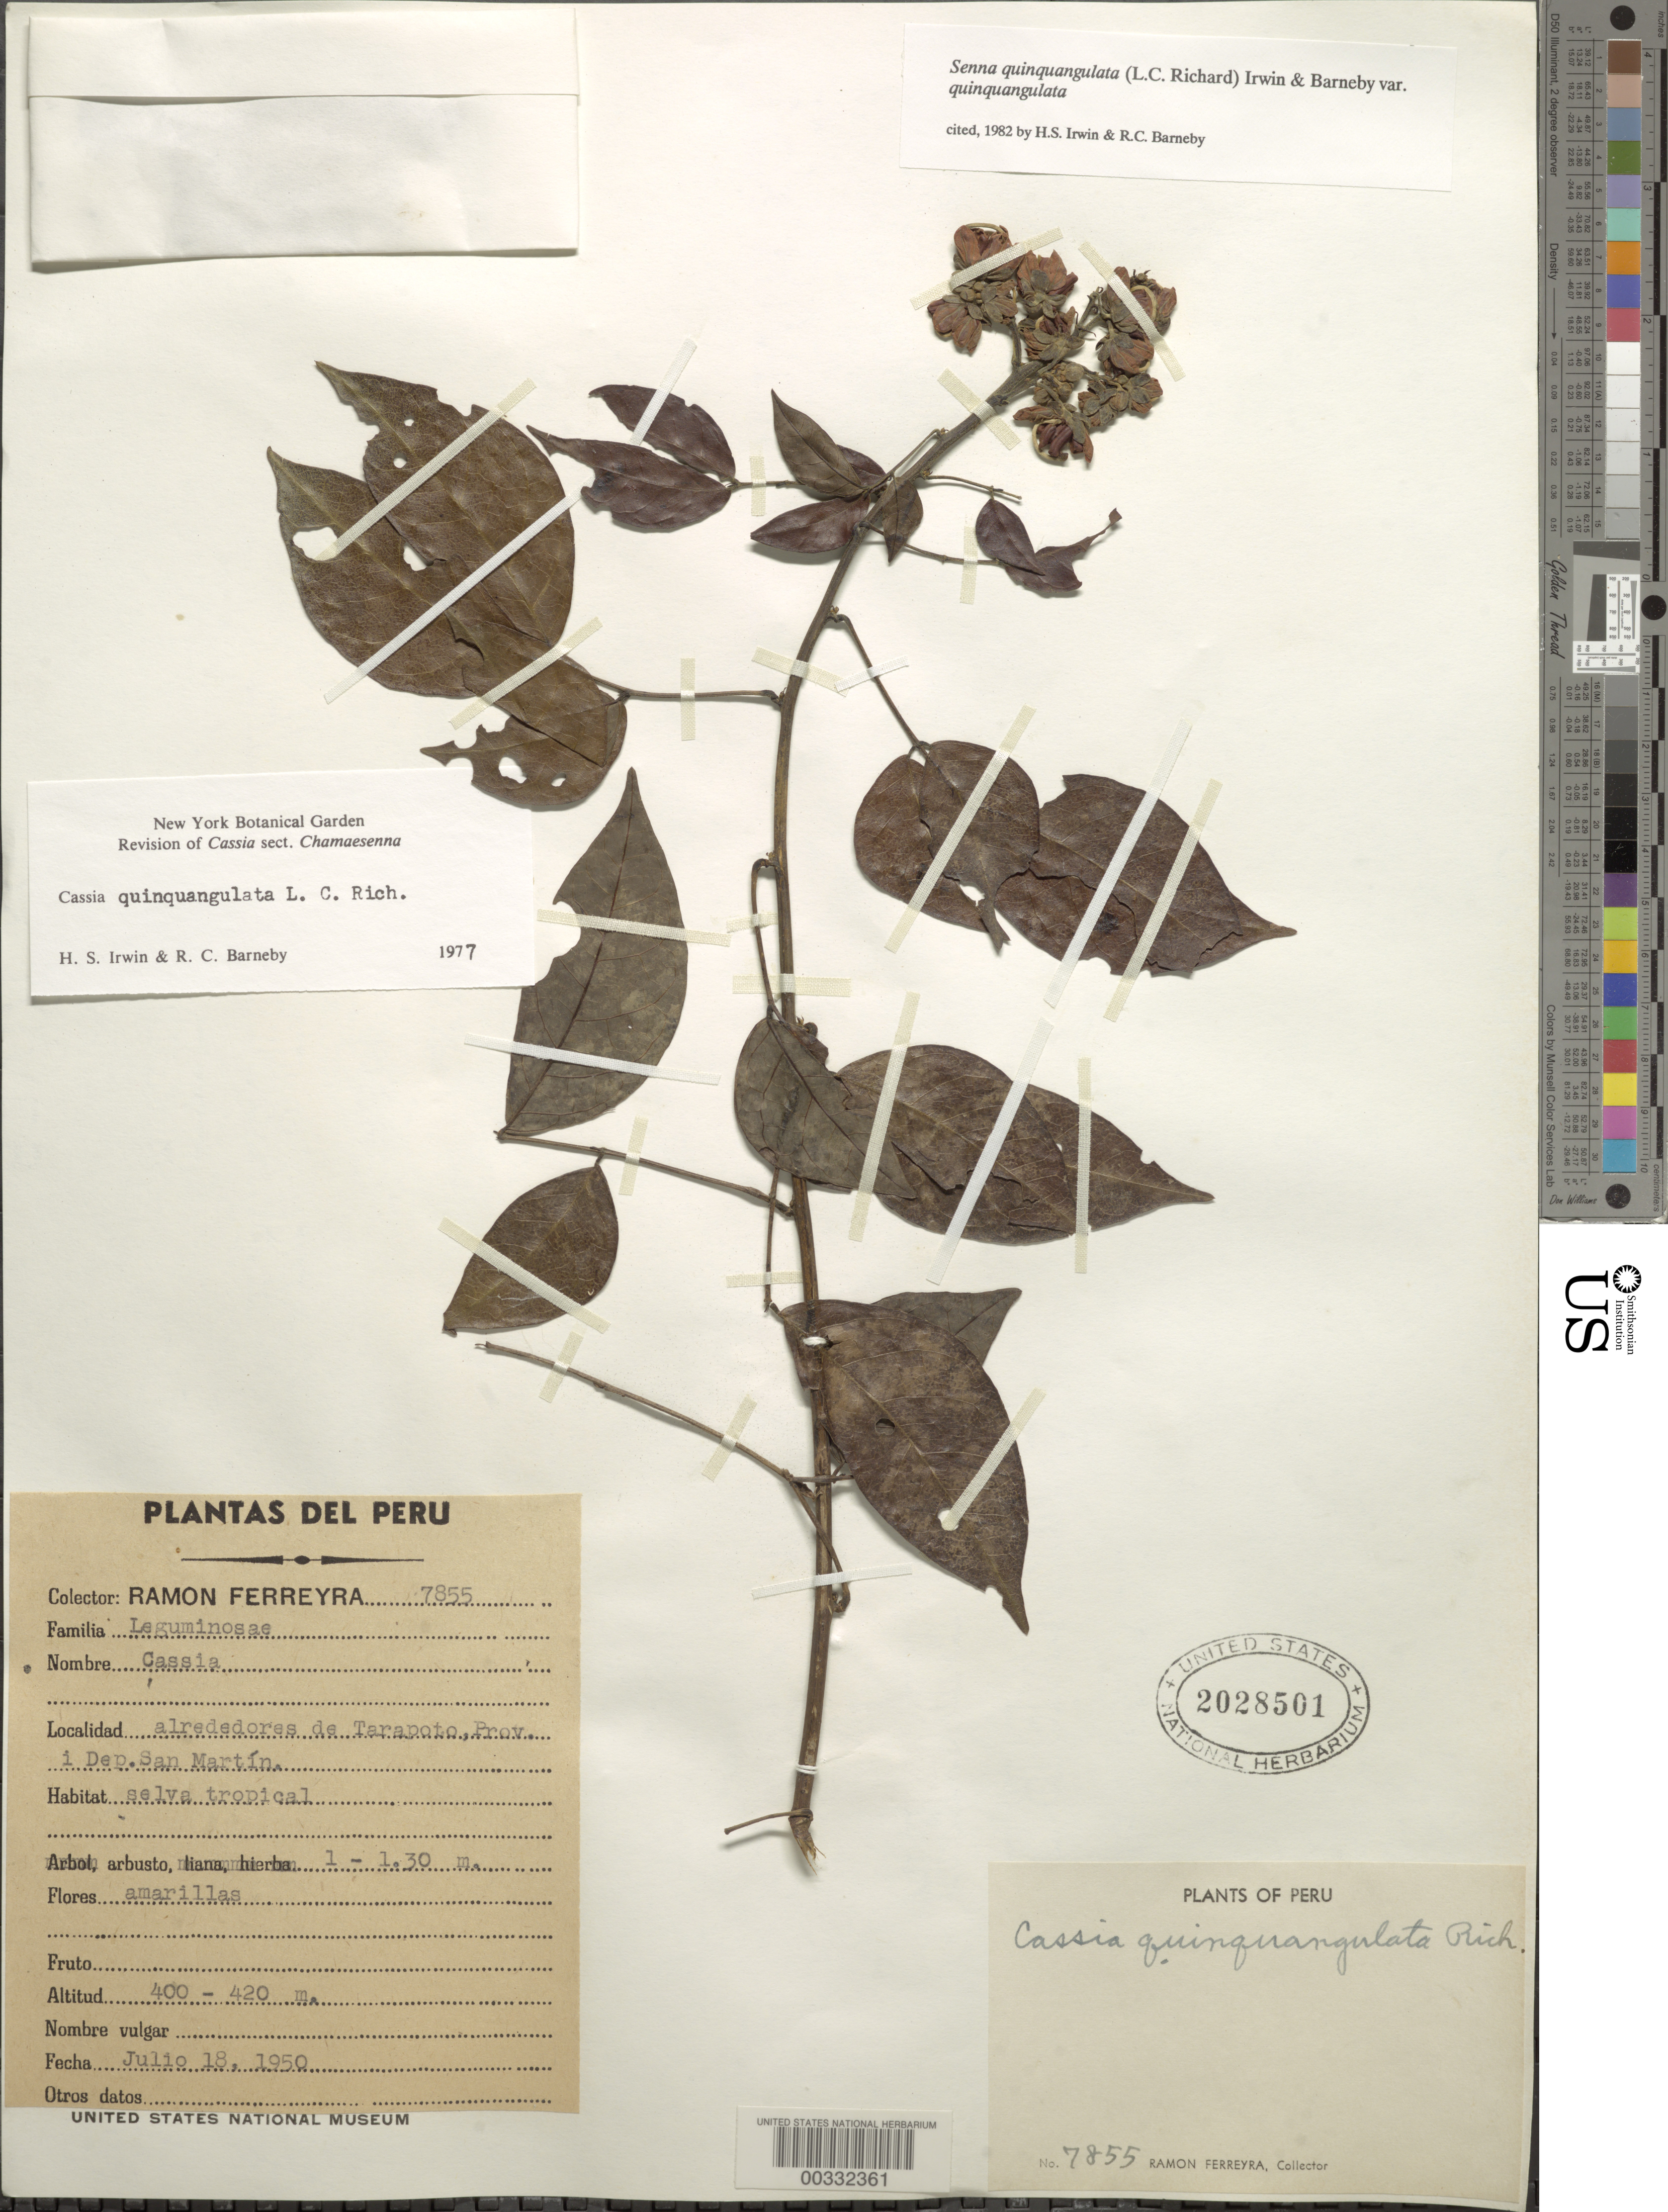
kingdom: Plantae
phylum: Tracheophyta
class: Magnoliopsida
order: Fabales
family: Fabaceae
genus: Senna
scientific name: Senna quinquangulata var. quinquangulata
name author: H.S. Irwin & Barneby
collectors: R. A. Ferreyra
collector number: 7855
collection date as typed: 18 Jul 1950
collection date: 1950-07-18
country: Peru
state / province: San Martín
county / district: San Martín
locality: Vicinity of tarapoto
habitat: Tropical forest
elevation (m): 400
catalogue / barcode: US 2028501